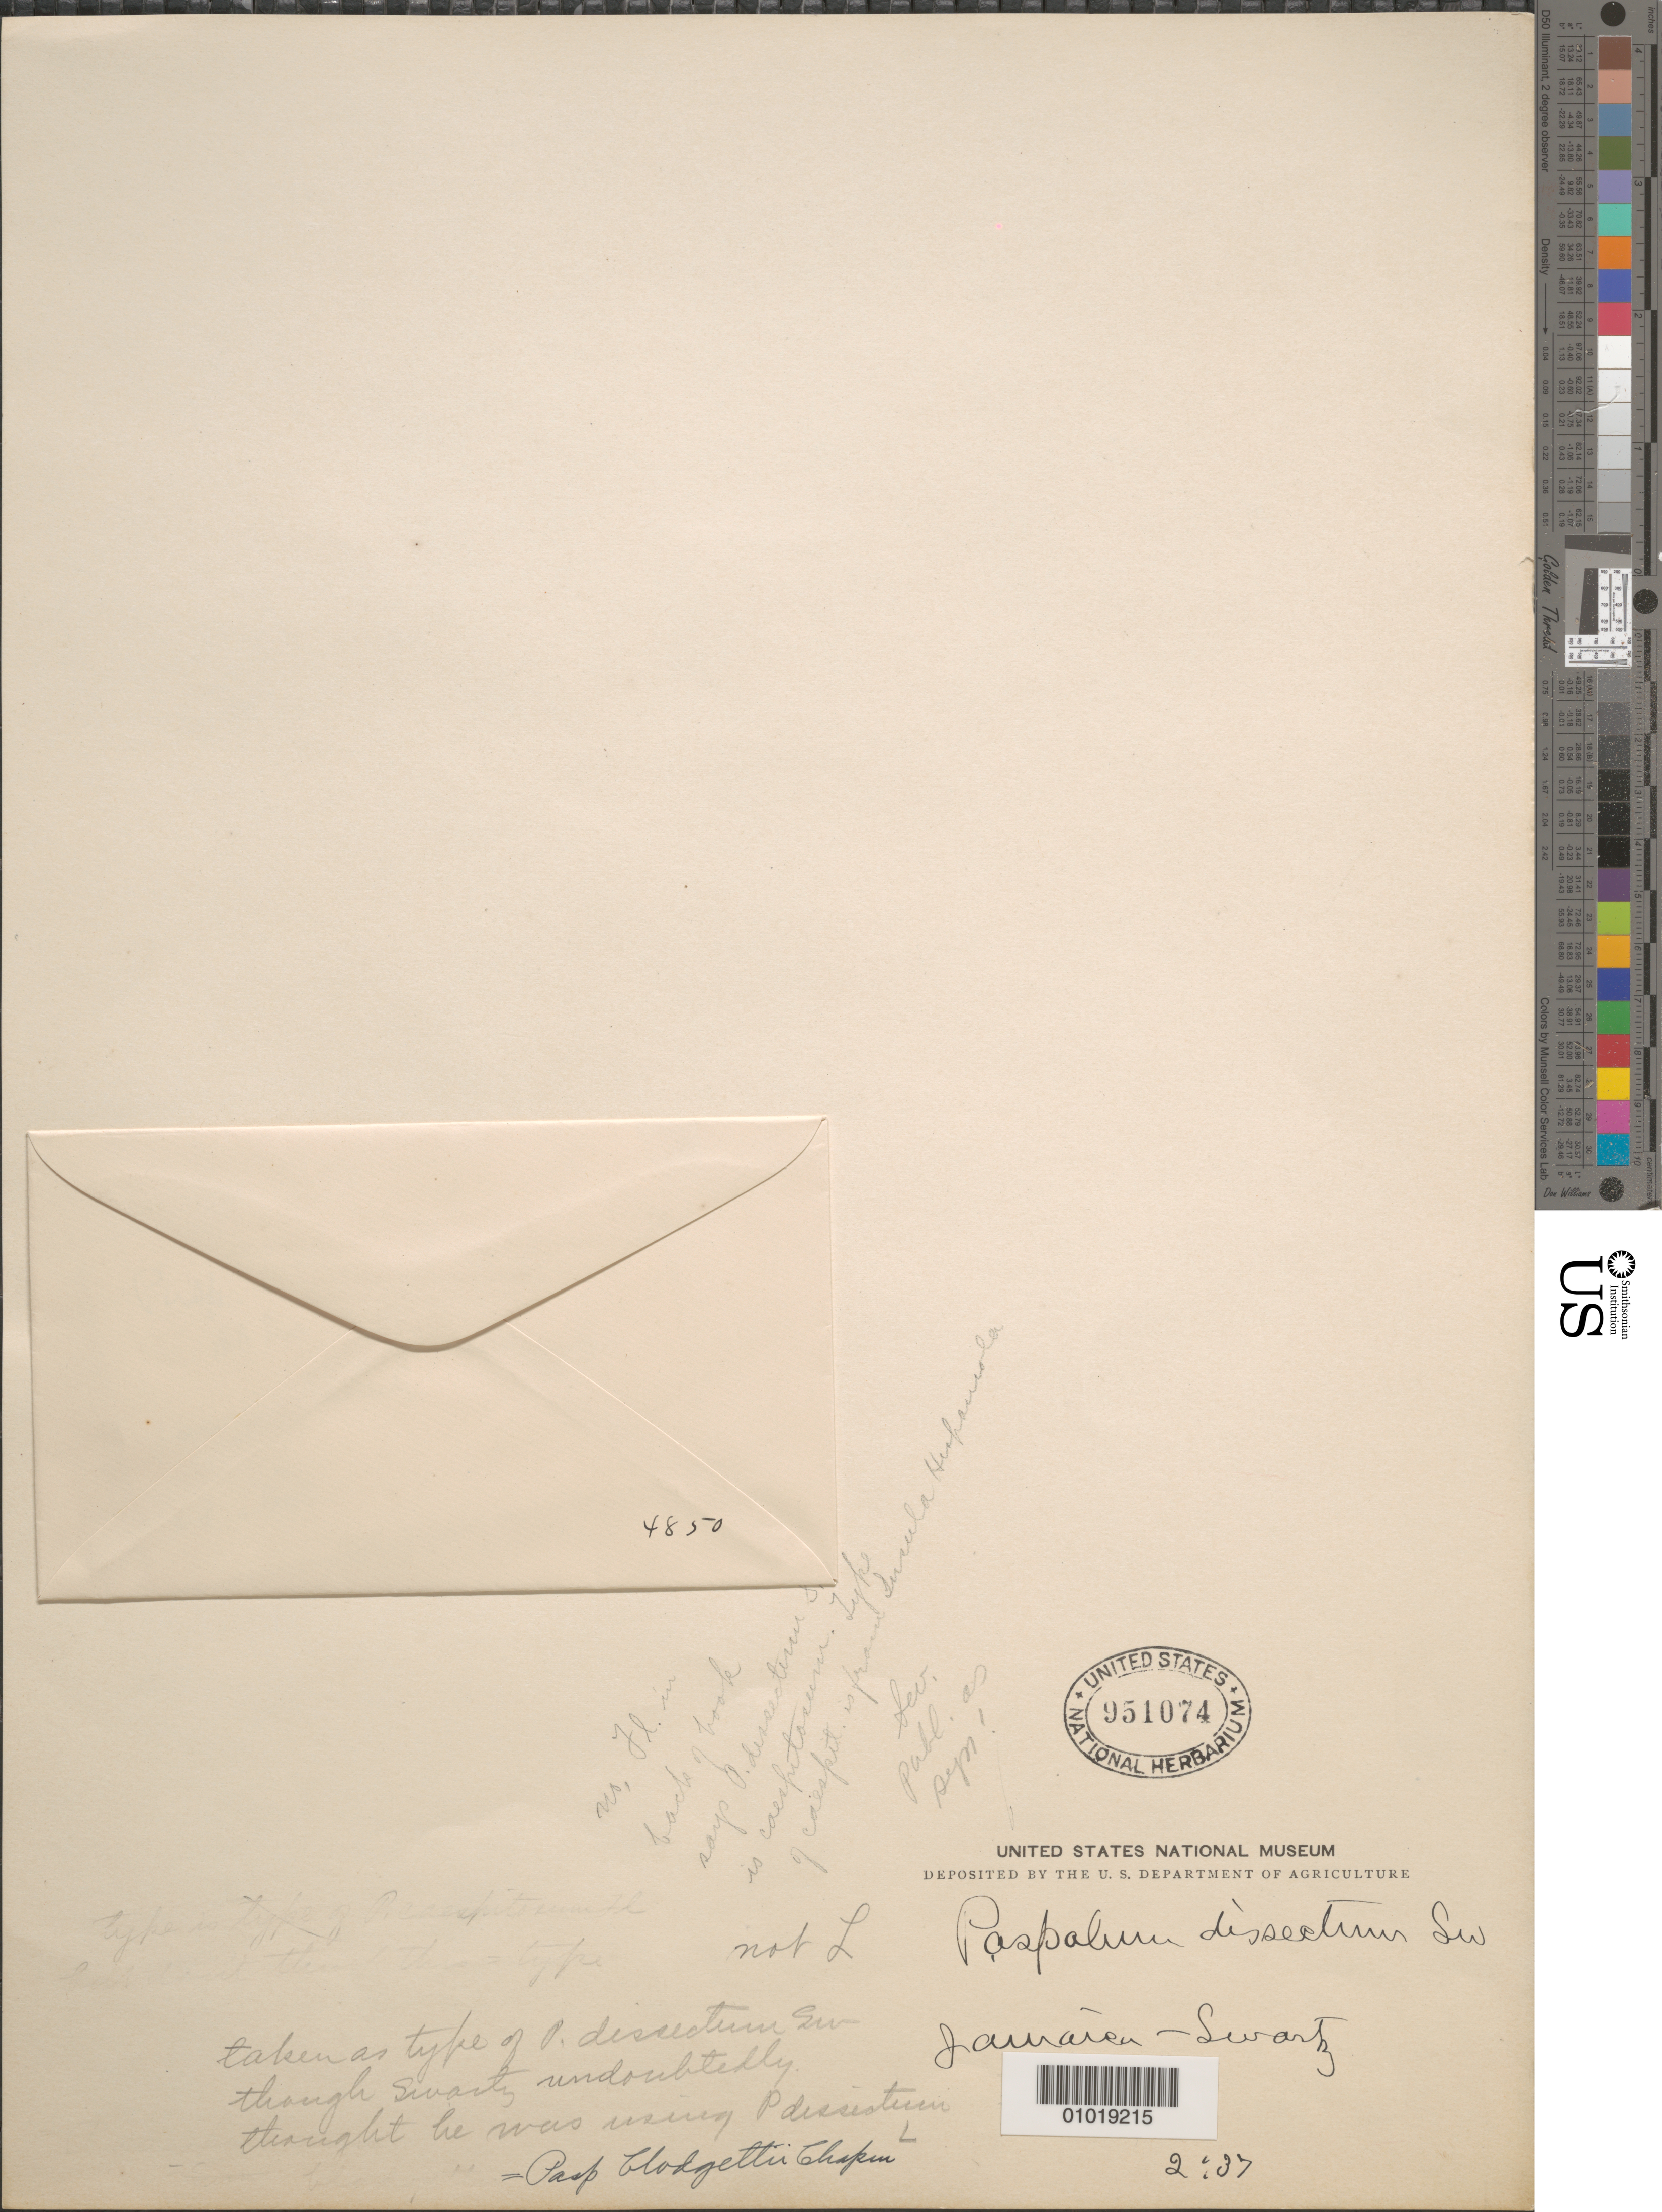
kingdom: Plantae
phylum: Tracheophyta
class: Liliopsida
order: Poales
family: Poaceae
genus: Paspalum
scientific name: Paspalum dispar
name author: Chase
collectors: O. Swartz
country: Jamaica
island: Jamaica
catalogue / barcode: US 951074